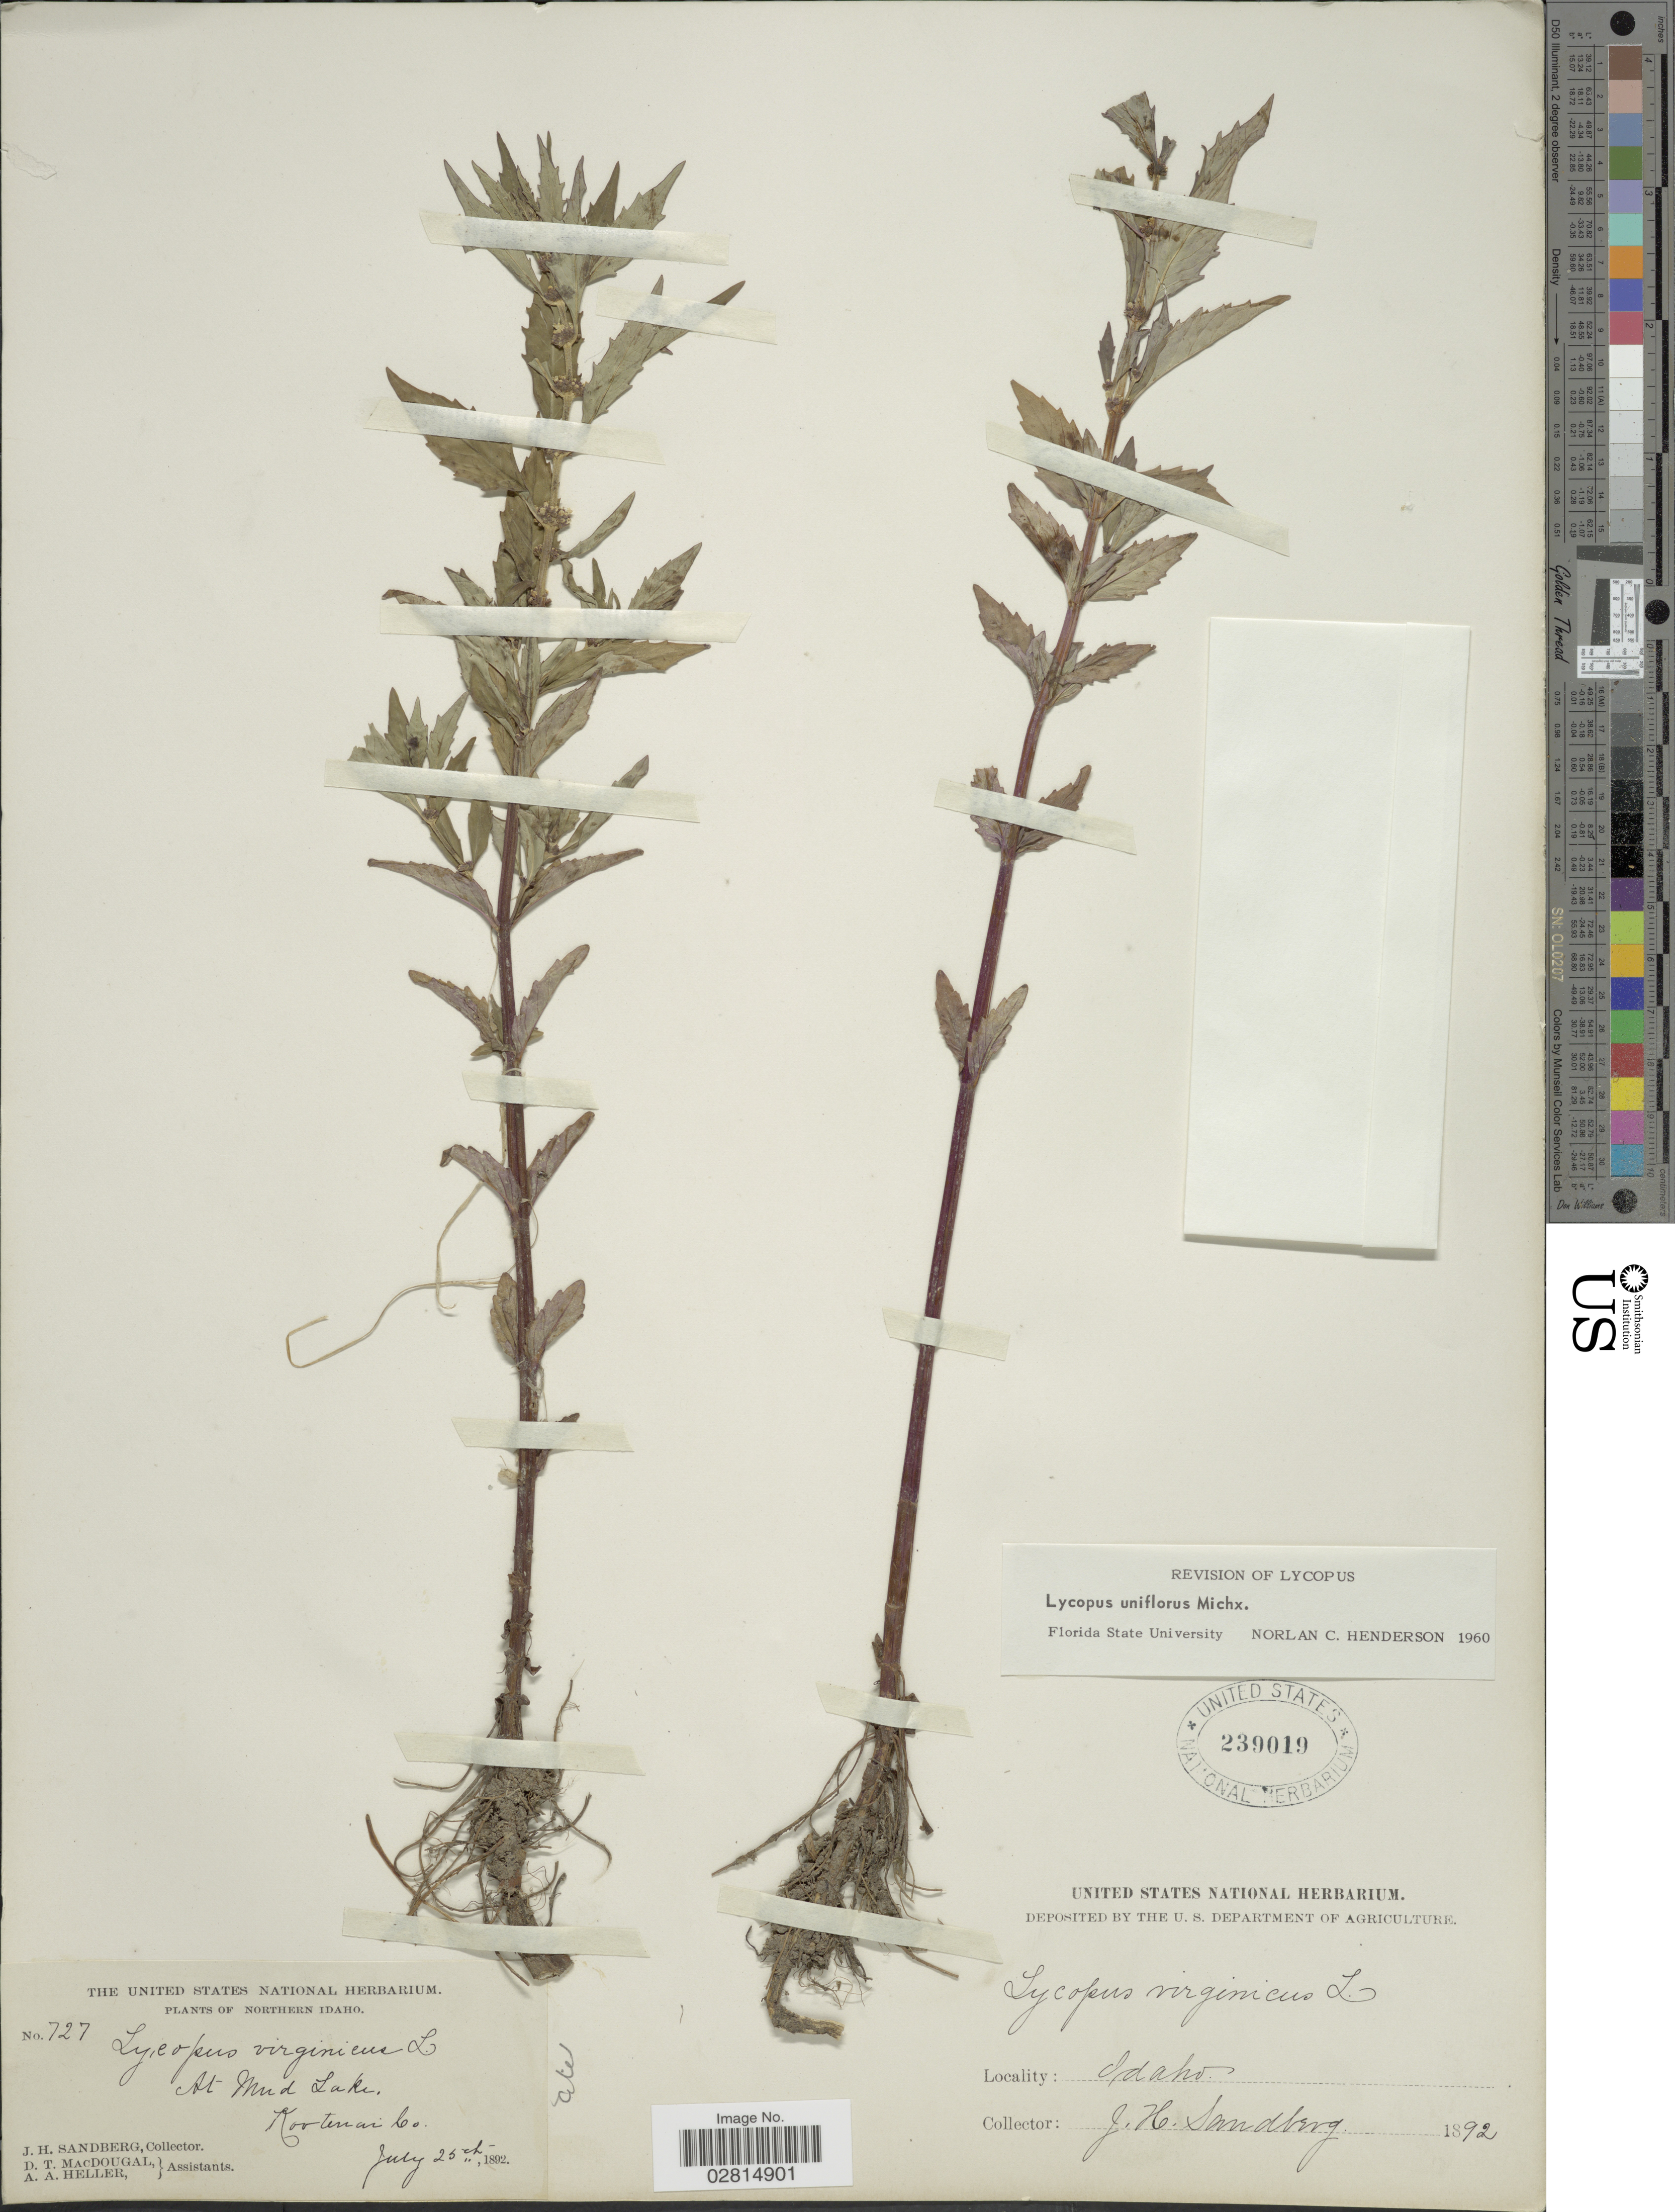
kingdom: Plantae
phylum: Tracheophyta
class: Magnoliopsida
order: Lamiales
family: Lamiaceae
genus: Lycopus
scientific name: Lycopus uniflorus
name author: Michx.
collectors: J. H. Sandberg, D. McDougal & A. A. Heller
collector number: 727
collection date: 1892-07-25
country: United States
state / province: Idaho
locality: Northern Idaho, Mud Lake, Kootenai Co.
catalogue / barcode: US 239019